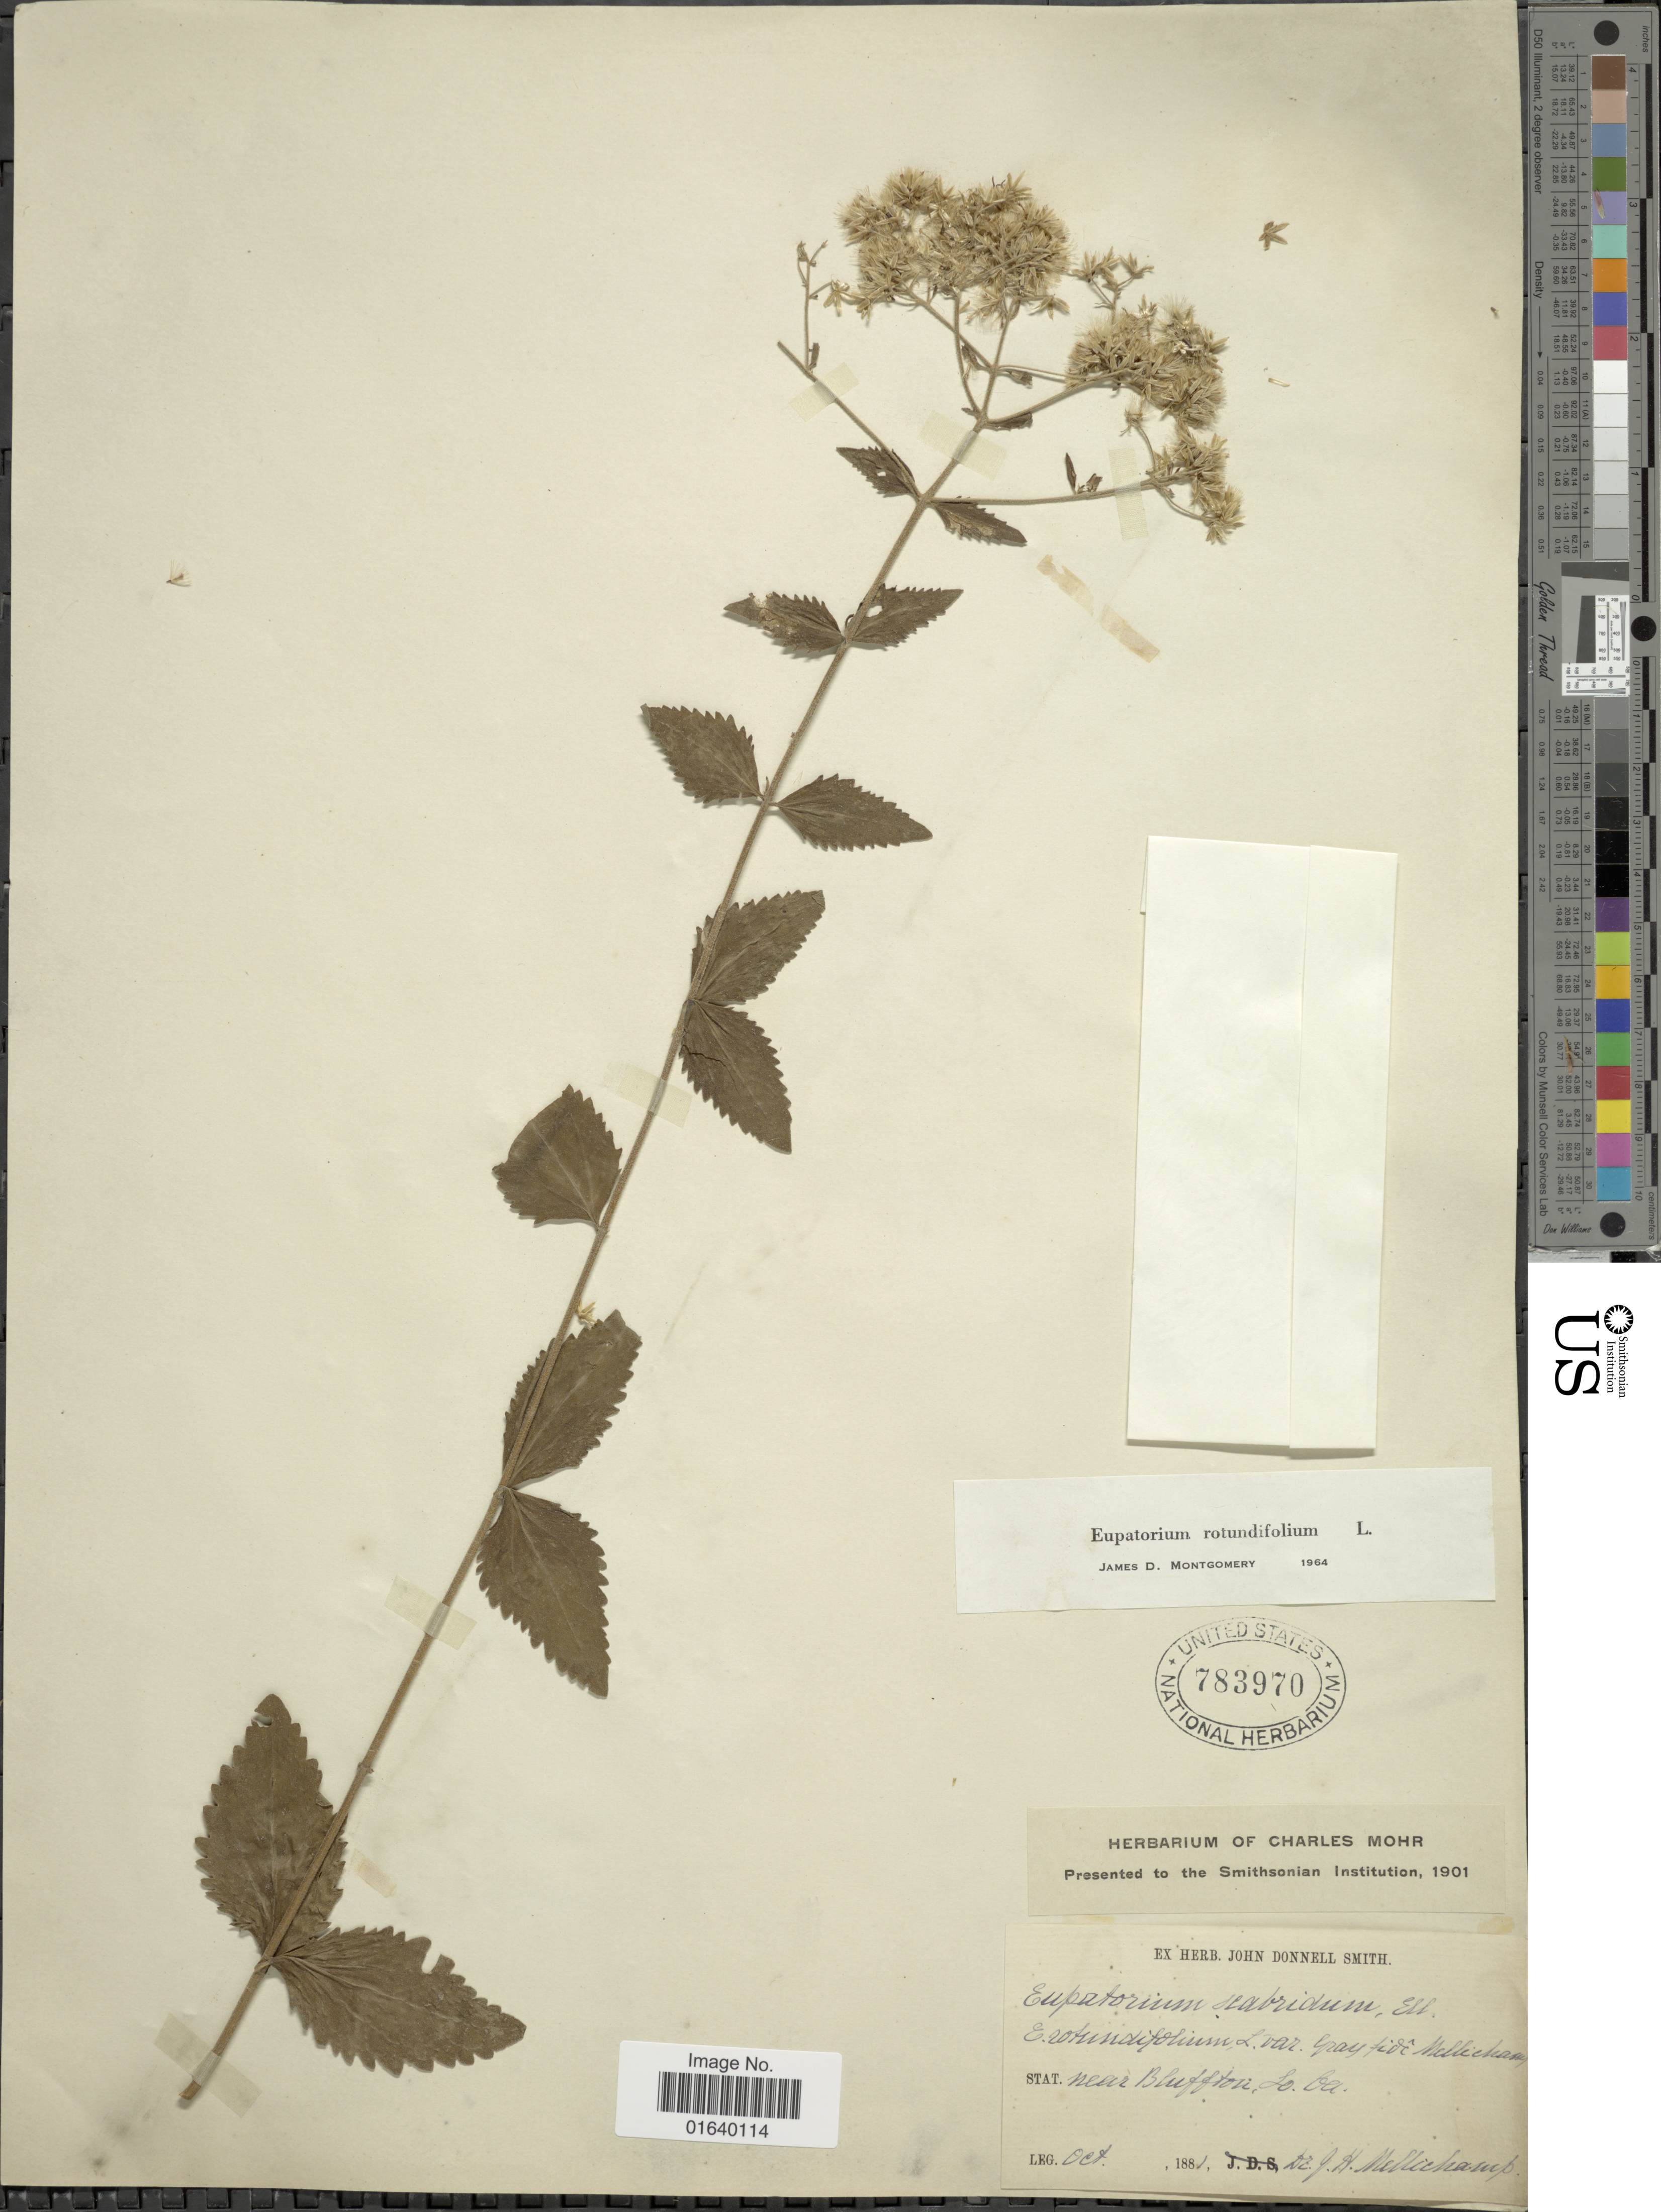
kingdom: Plantae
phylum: Tracheophyta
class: Magnoliopsida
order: Asterales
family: Asteraceae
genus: Eupatorium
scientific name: Eupatorium rotundifolium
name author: L.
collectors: J. H. Mellichamp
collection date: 1881-10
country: United States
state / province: Georgia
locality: Near Bluffton, Co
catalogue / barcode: US 783970